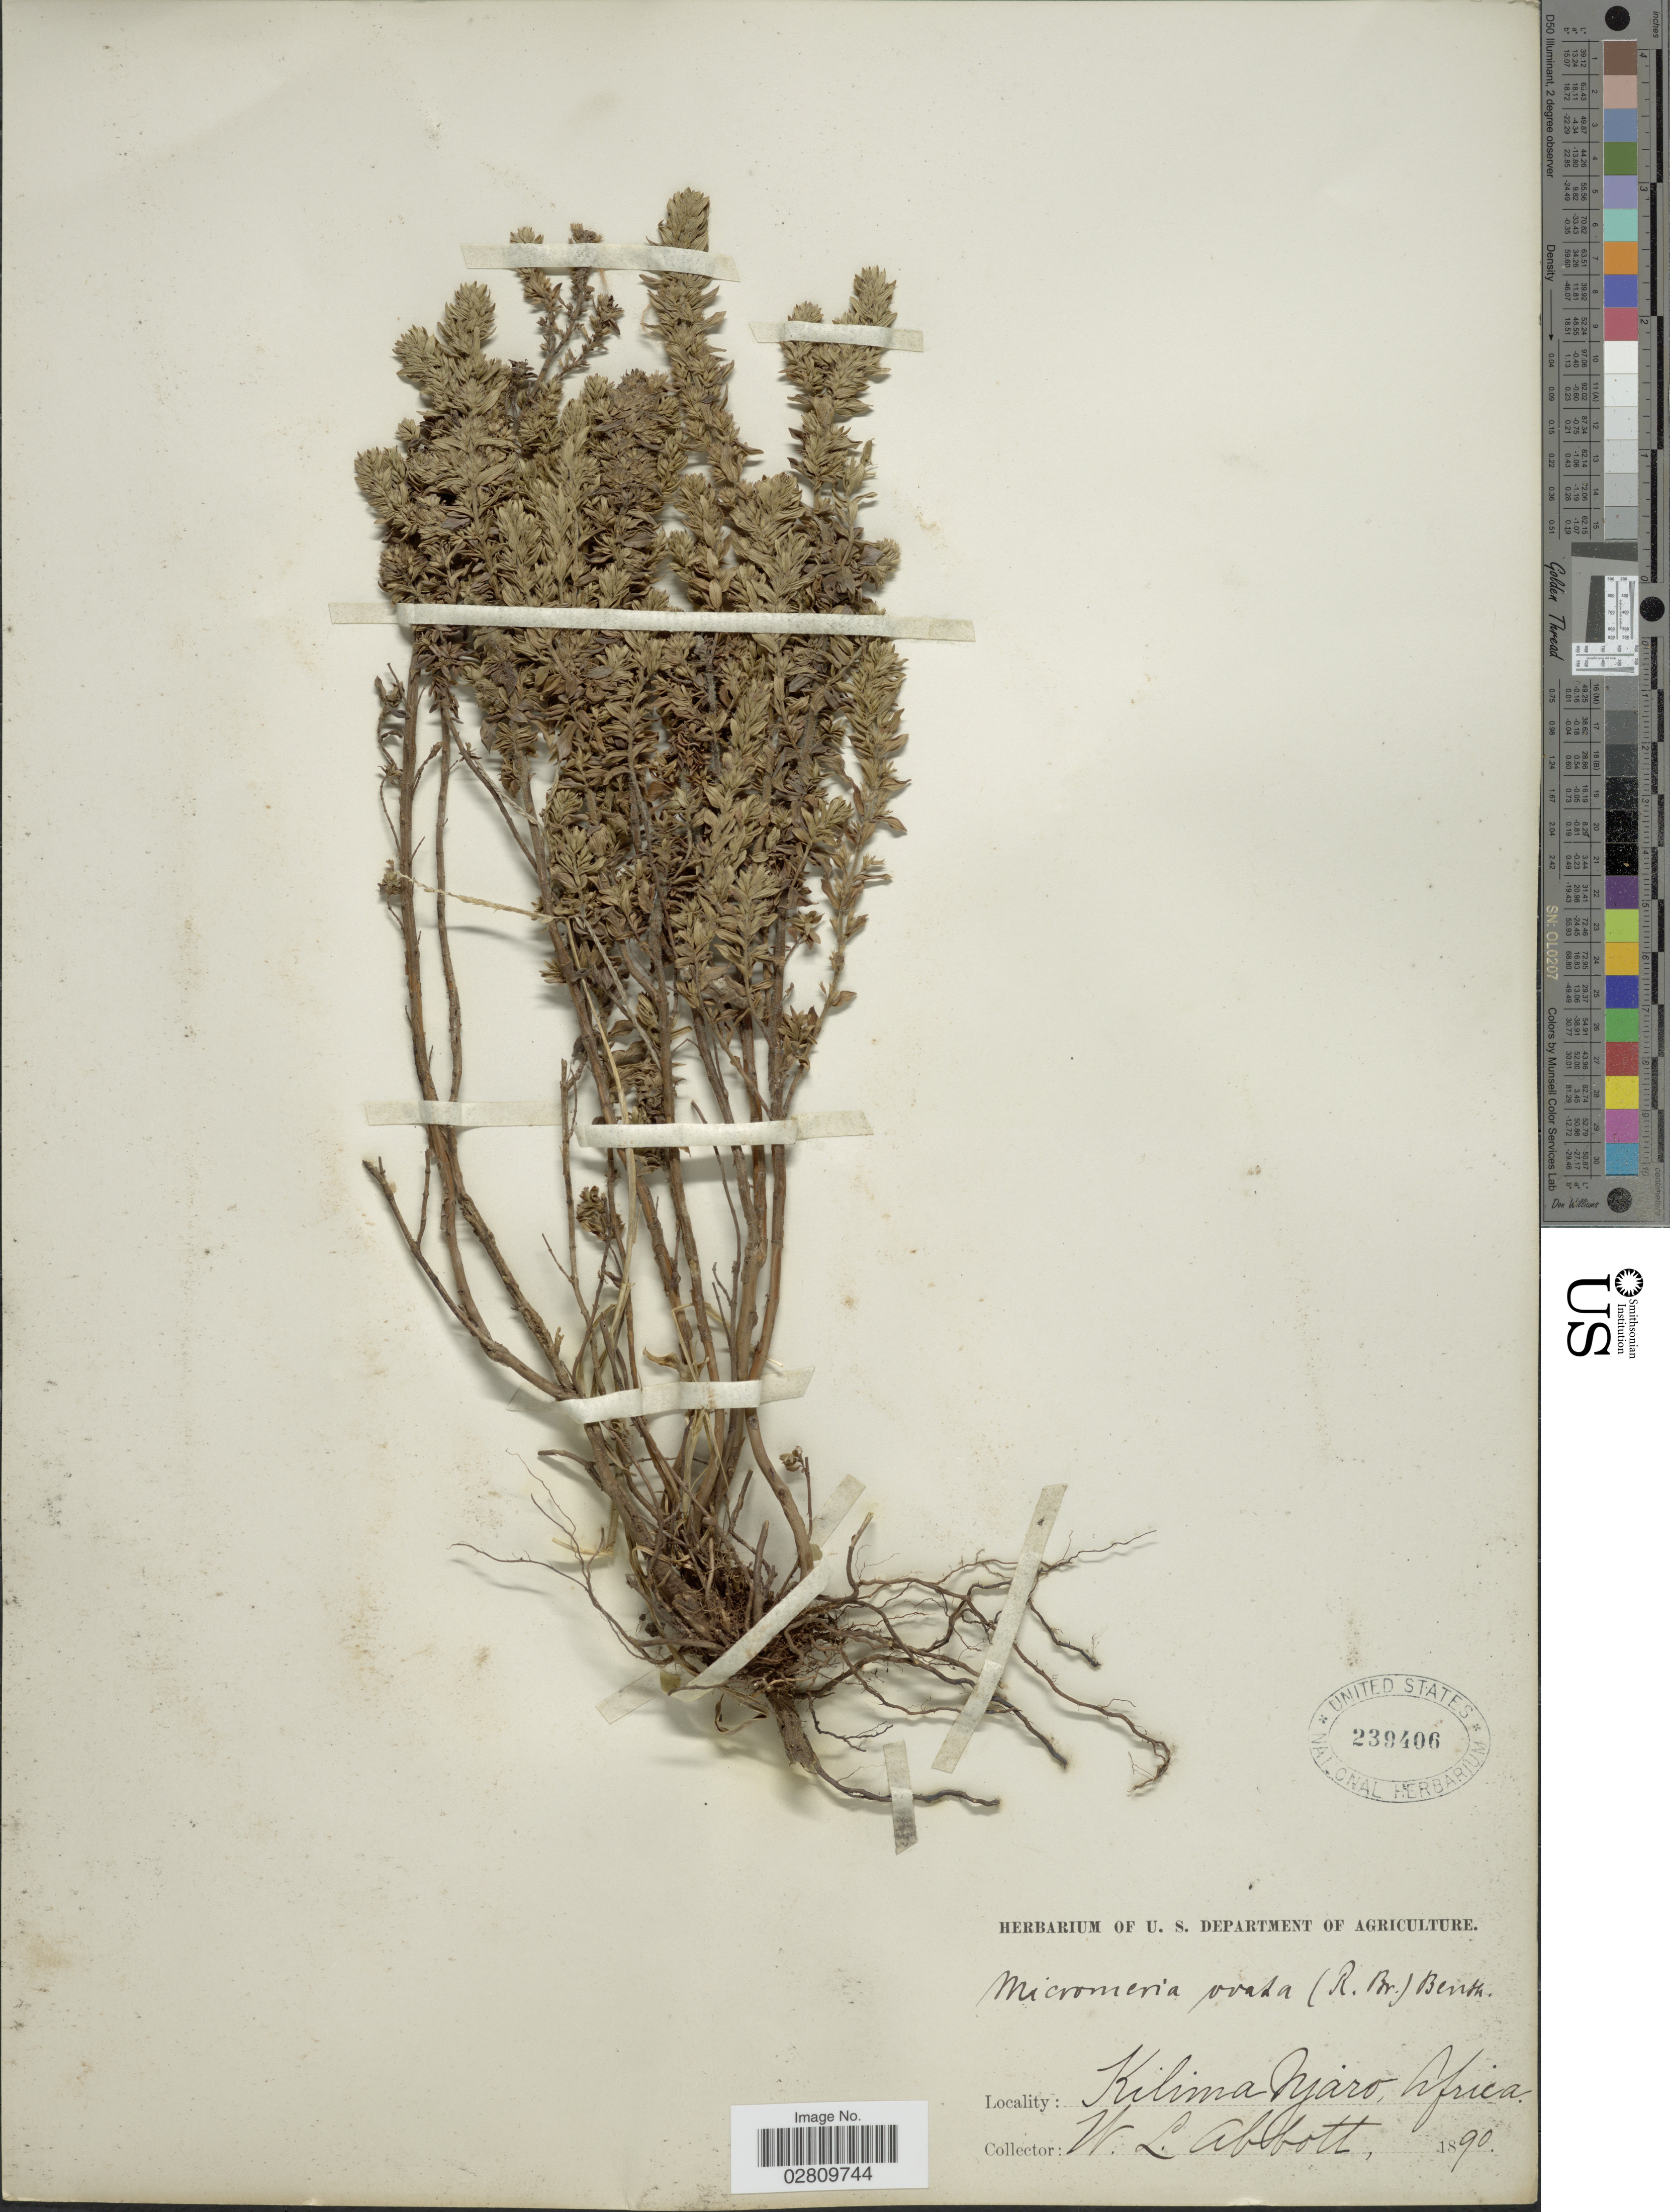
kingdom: Plantae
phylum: Tracheophyta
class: Magnoliopsida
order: Lamiales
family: Lamiaceae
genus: Micromeria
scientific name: Micromeria ovata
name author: Benth.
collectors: W. L. Abbott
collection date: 1890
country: Tanzania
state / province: Kilimanjaro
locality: Africa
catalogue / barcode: US 239406